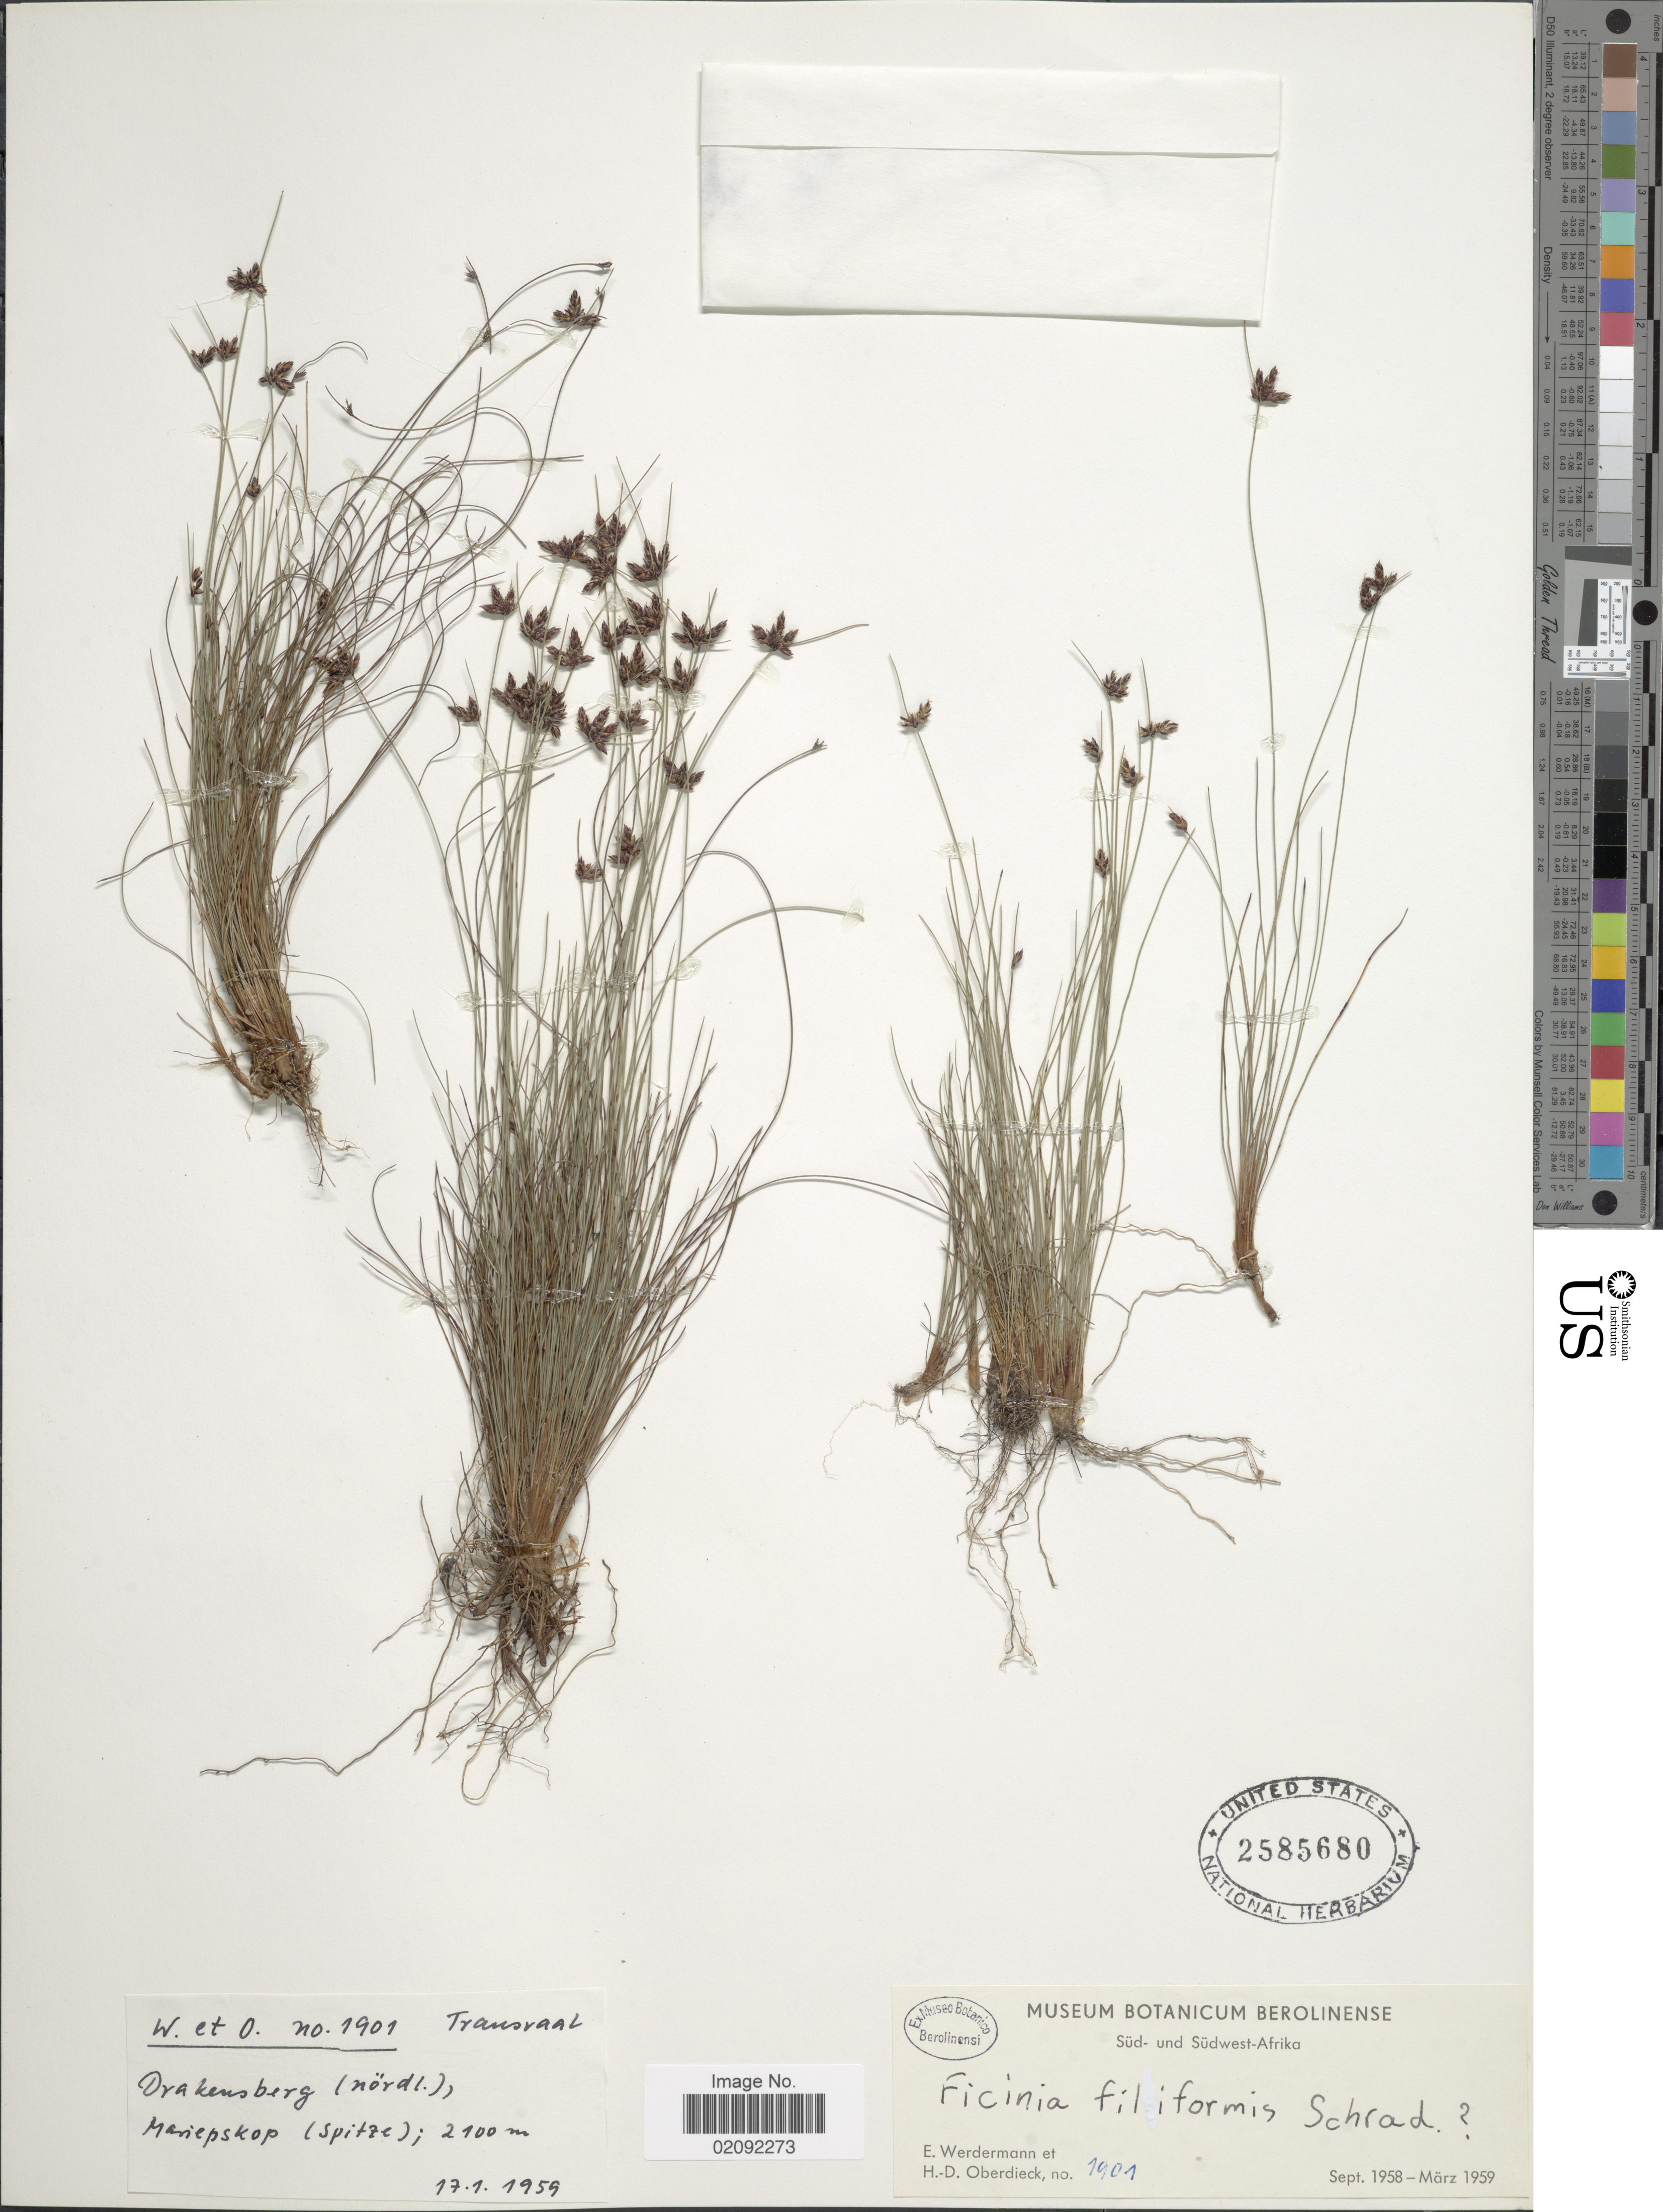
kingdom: Plantae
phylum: Tracheophyta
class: Liliopsida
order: Poales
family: Cyperaceae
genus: Ficinia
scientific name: Ficinia filiformis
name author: (Lam.) Schrad.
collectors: E. Werdermann & H. Oberdieck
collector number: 1901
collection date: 1959-01-17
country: Lesotho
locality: Transvaal, Drakensberg (nördl.), Mariepskop (Spitze), Süd- und Südwest-Afrika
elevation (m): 2100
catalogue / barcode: US 2585680